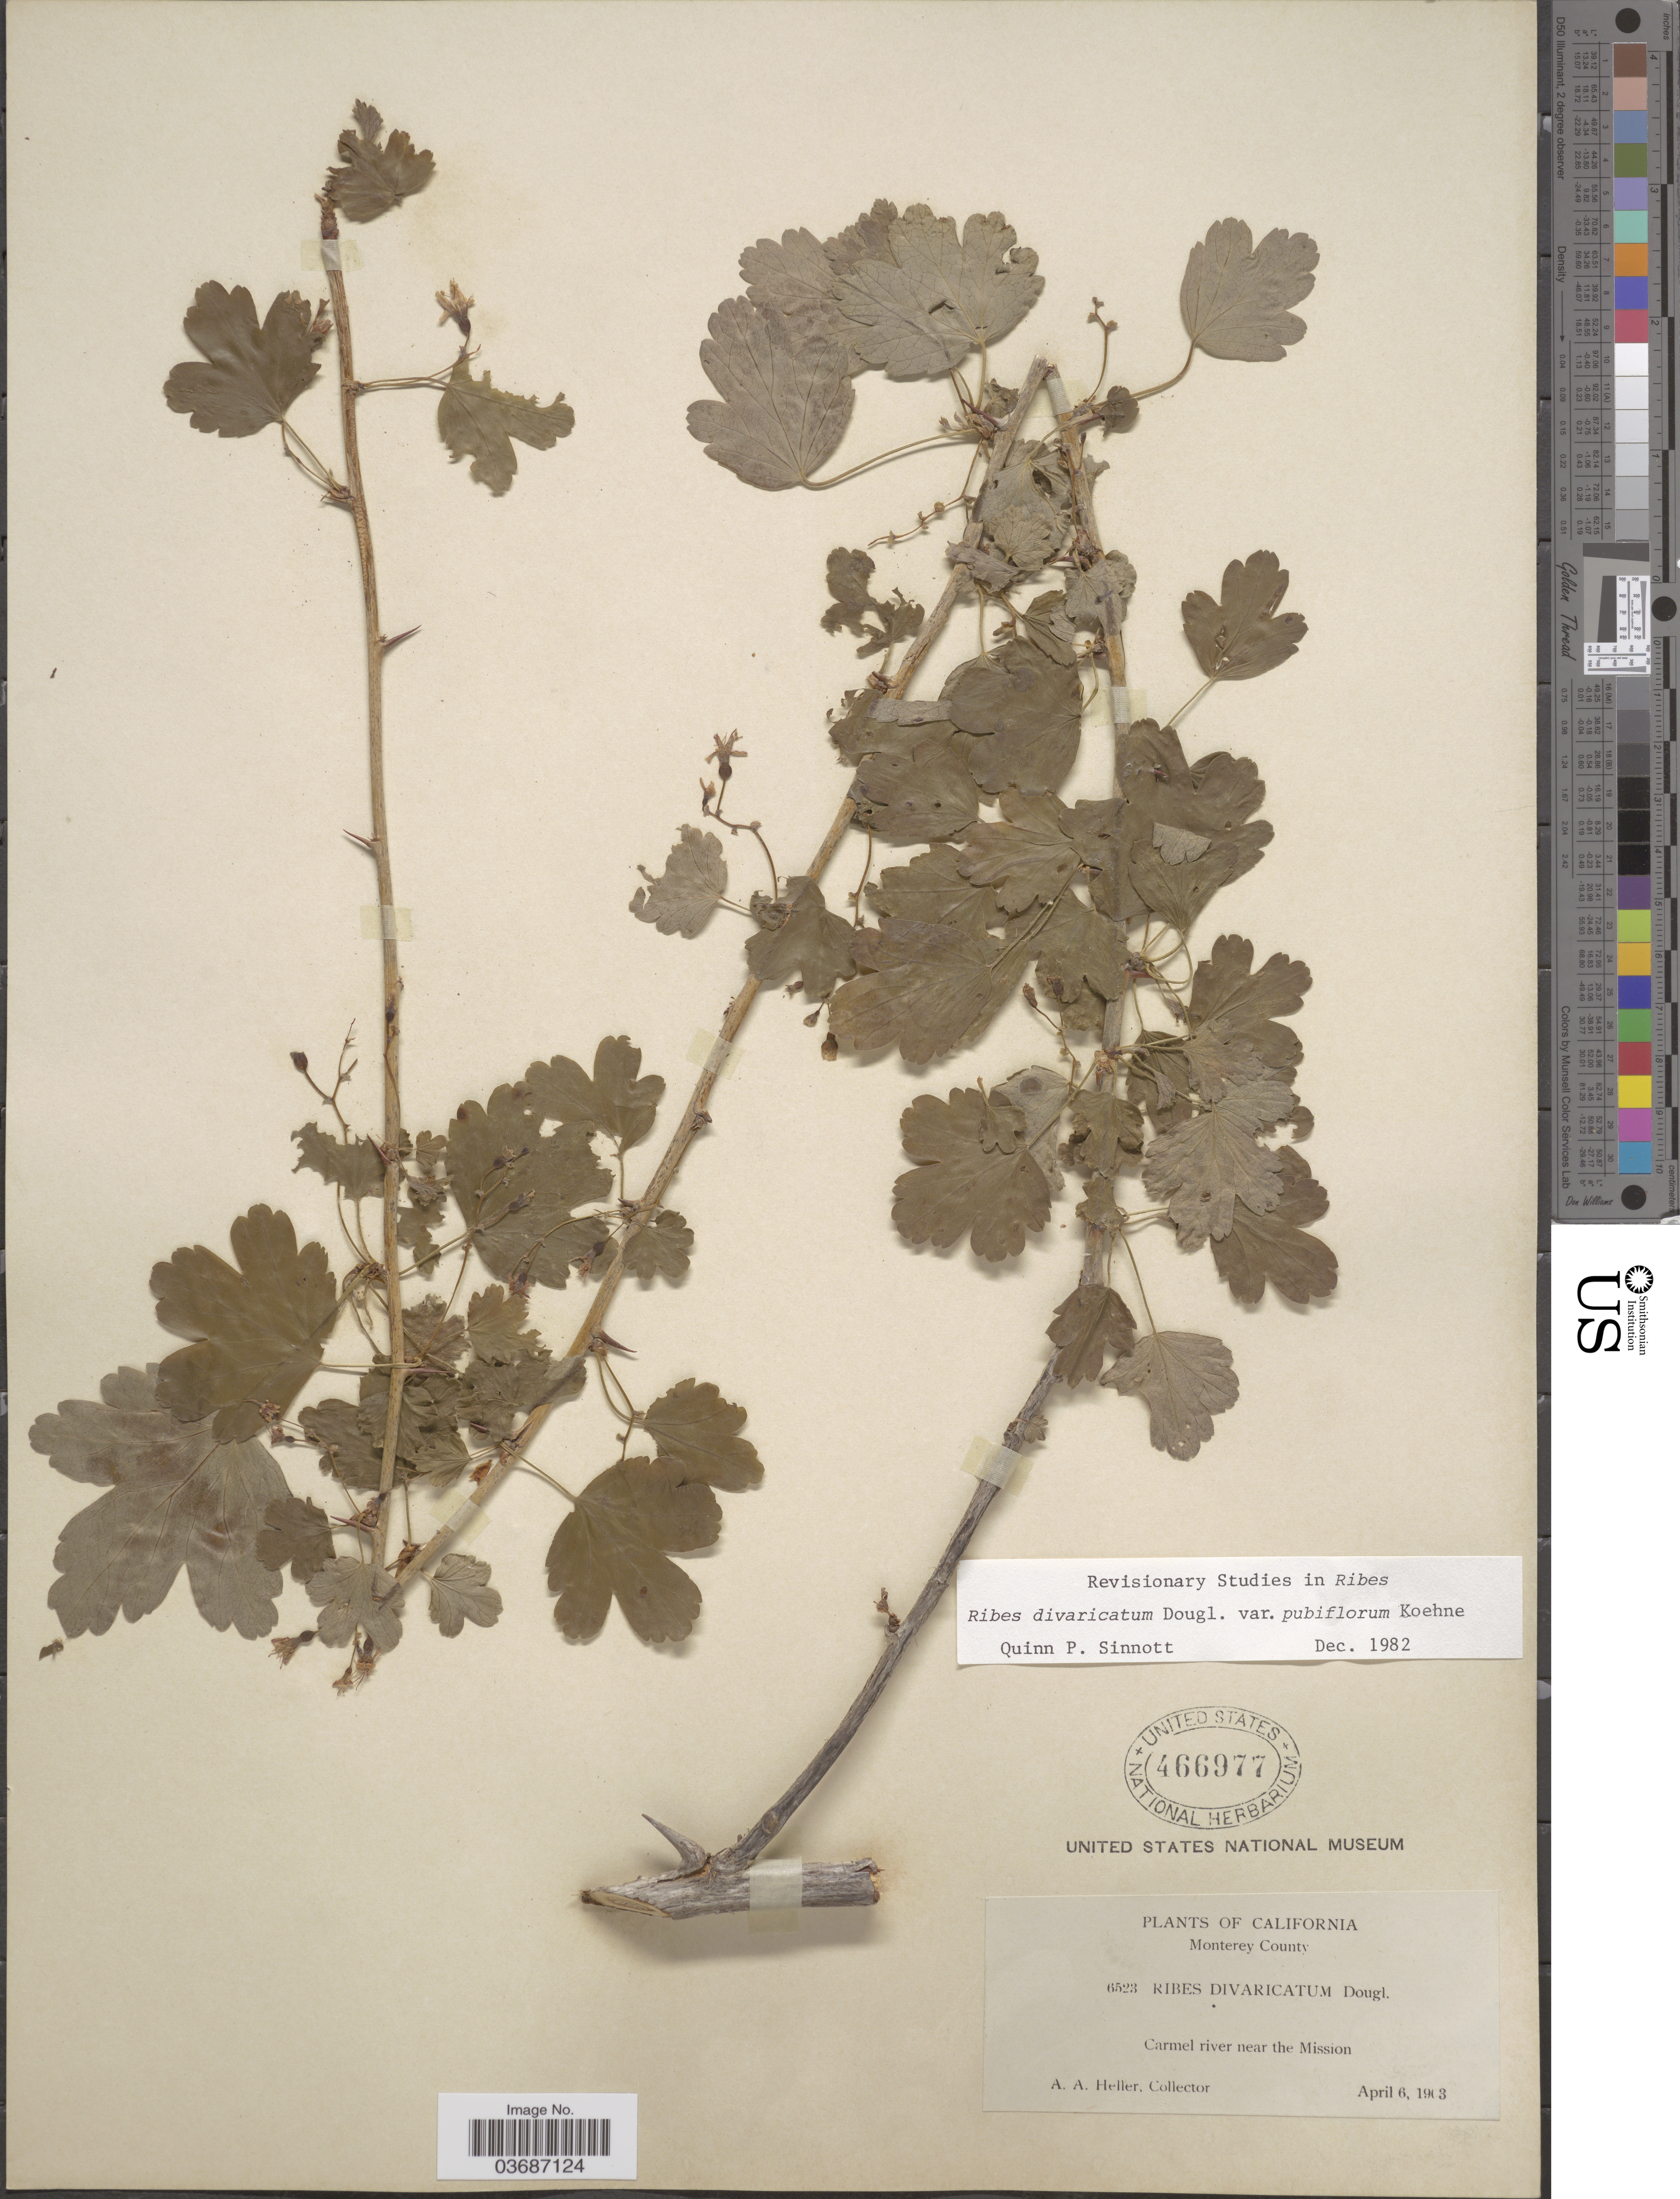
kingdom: Plantae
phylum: Tracheophyta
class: Magnoliopsida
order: Saxifragales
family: Grossulariaceae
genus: Ribes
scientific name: Ribes divaricatum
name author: Douglas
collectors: A. A. Heller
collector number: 6523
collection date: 1903-04-06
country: United States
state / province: California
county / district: Monterey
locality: Monterey County. Carmel river near the Mission.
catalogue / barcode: US 466977